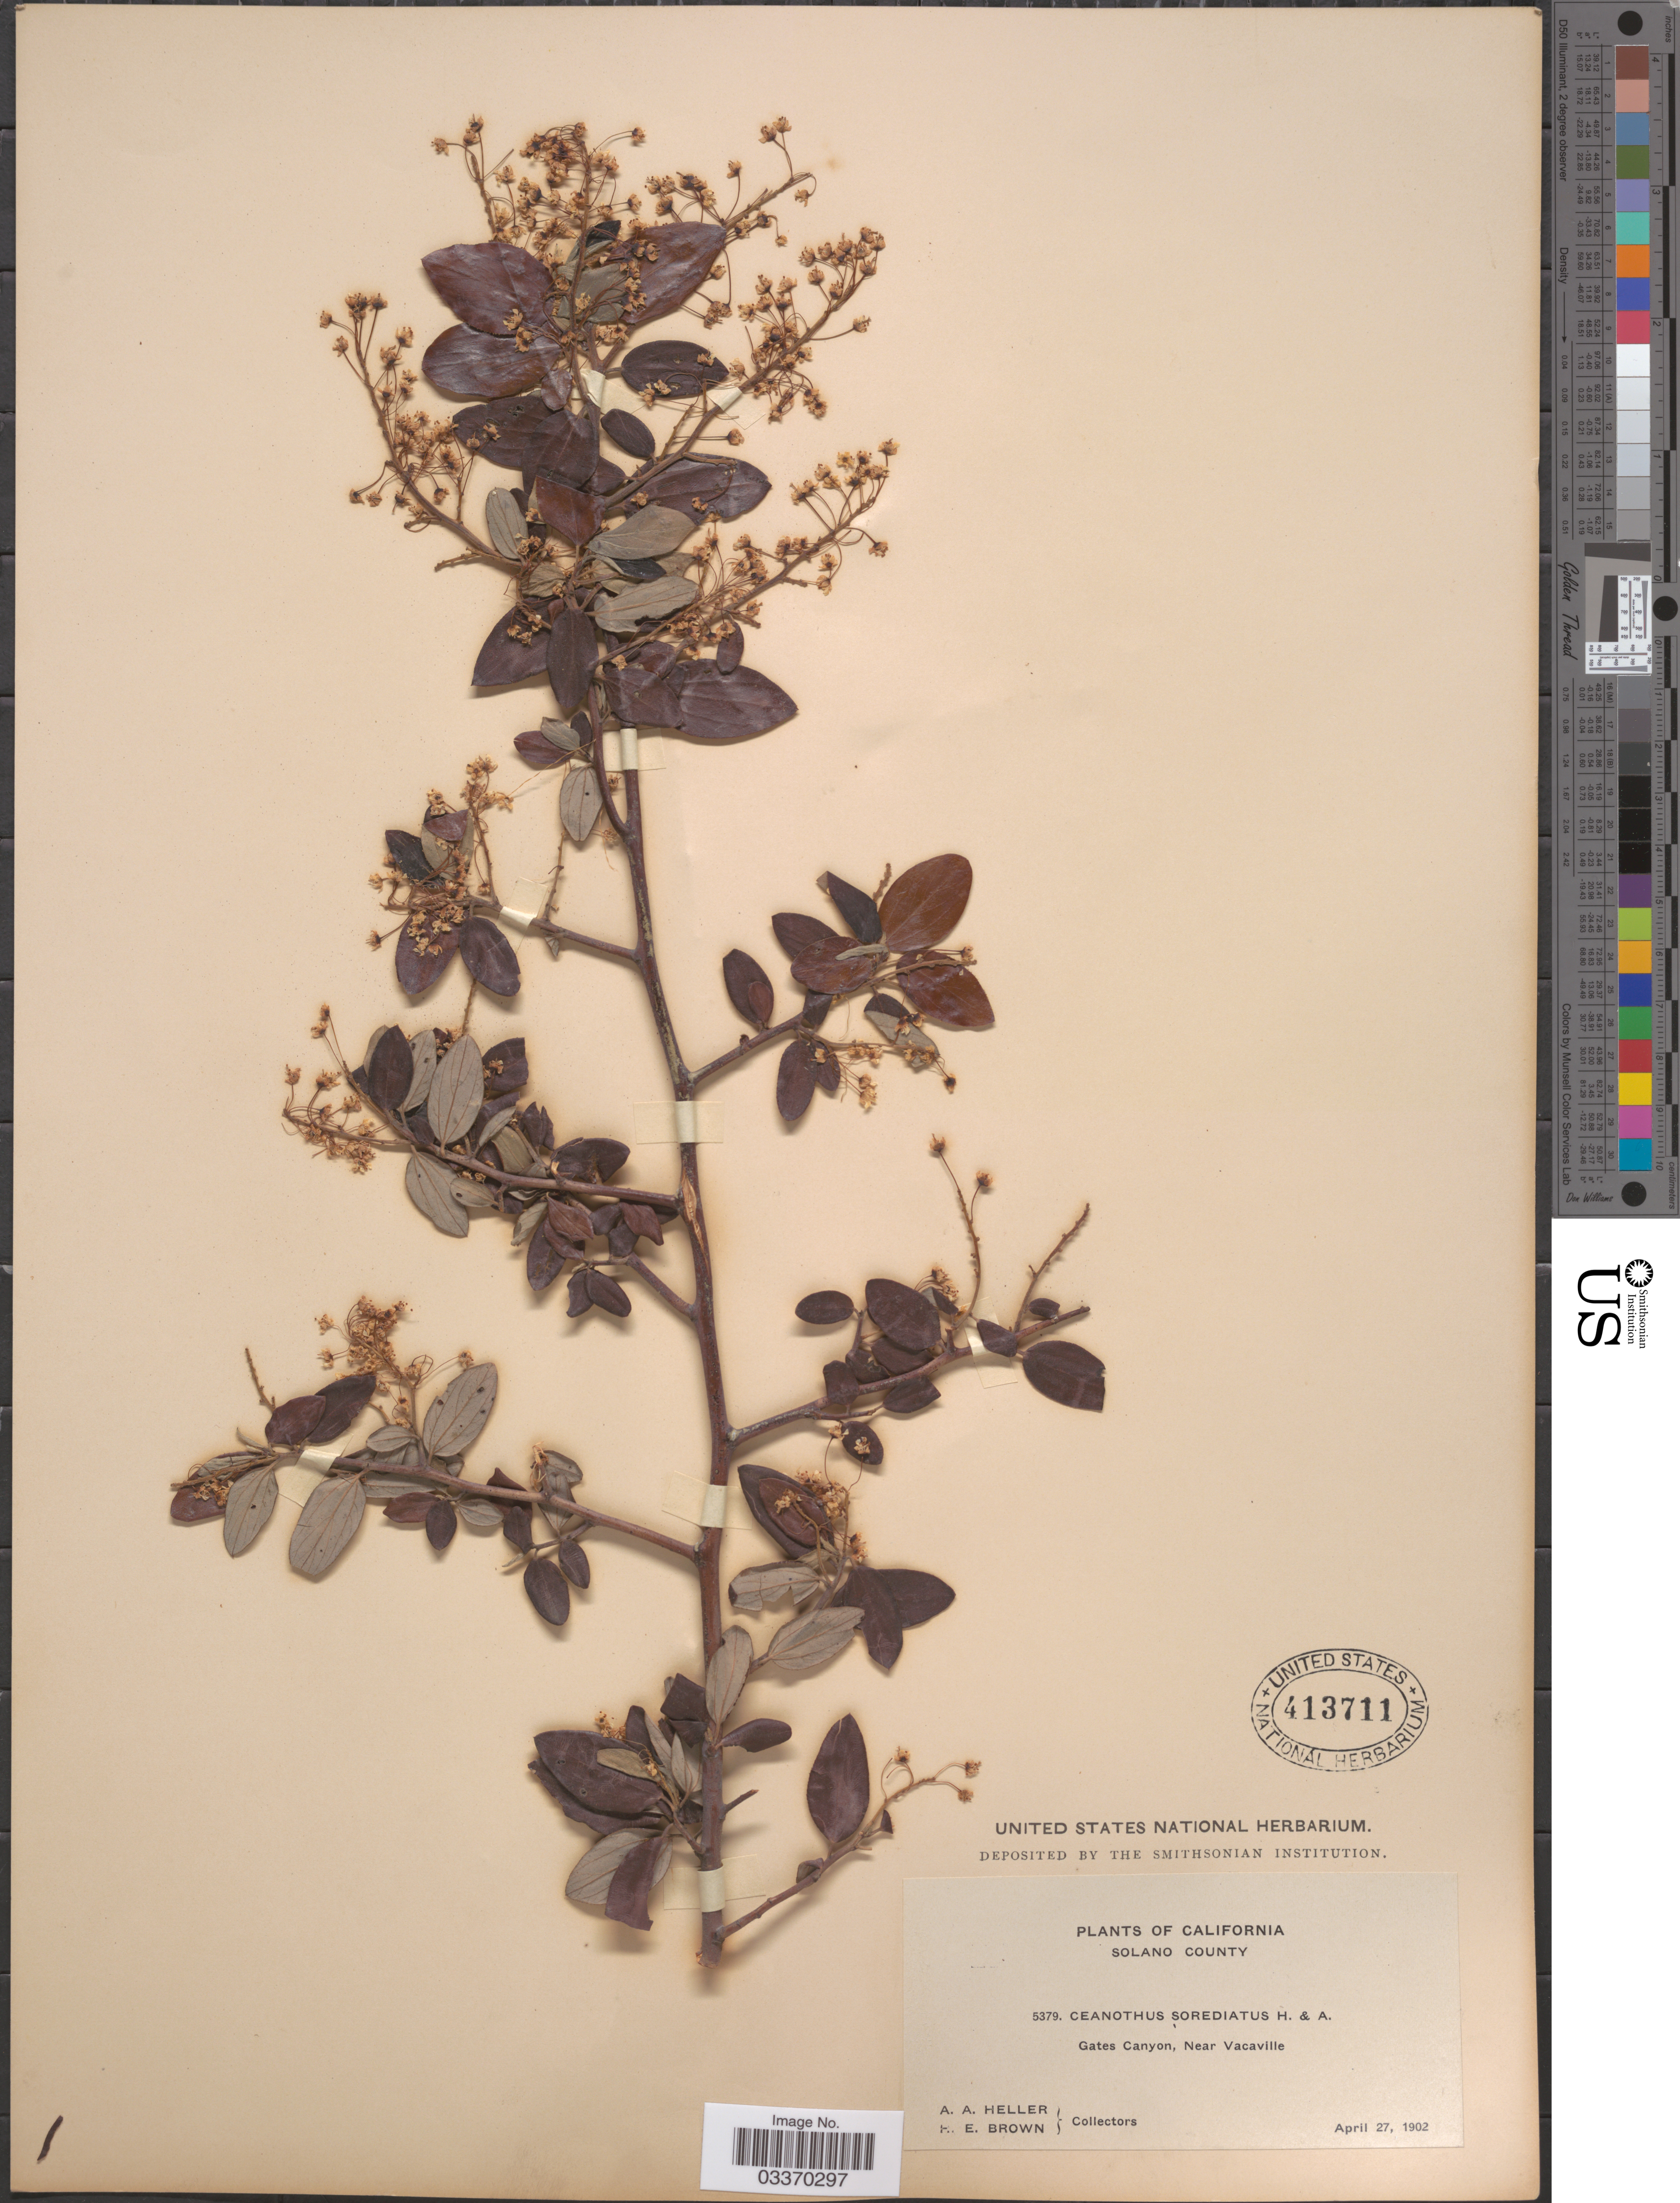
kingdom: Plantae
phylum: Tracheophyta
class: Magnoliopsida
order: Rosales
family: Rhamnaceae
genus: Ceanothus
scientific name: Ceanothus sorediatus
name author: Hook. & Arn.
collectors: A. A. Heller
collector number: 5379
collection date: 1902-04-27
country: United States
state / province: California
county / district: Solano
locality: Solano County, Gates Canyon, Near Vacaville.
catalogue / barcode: US 413711